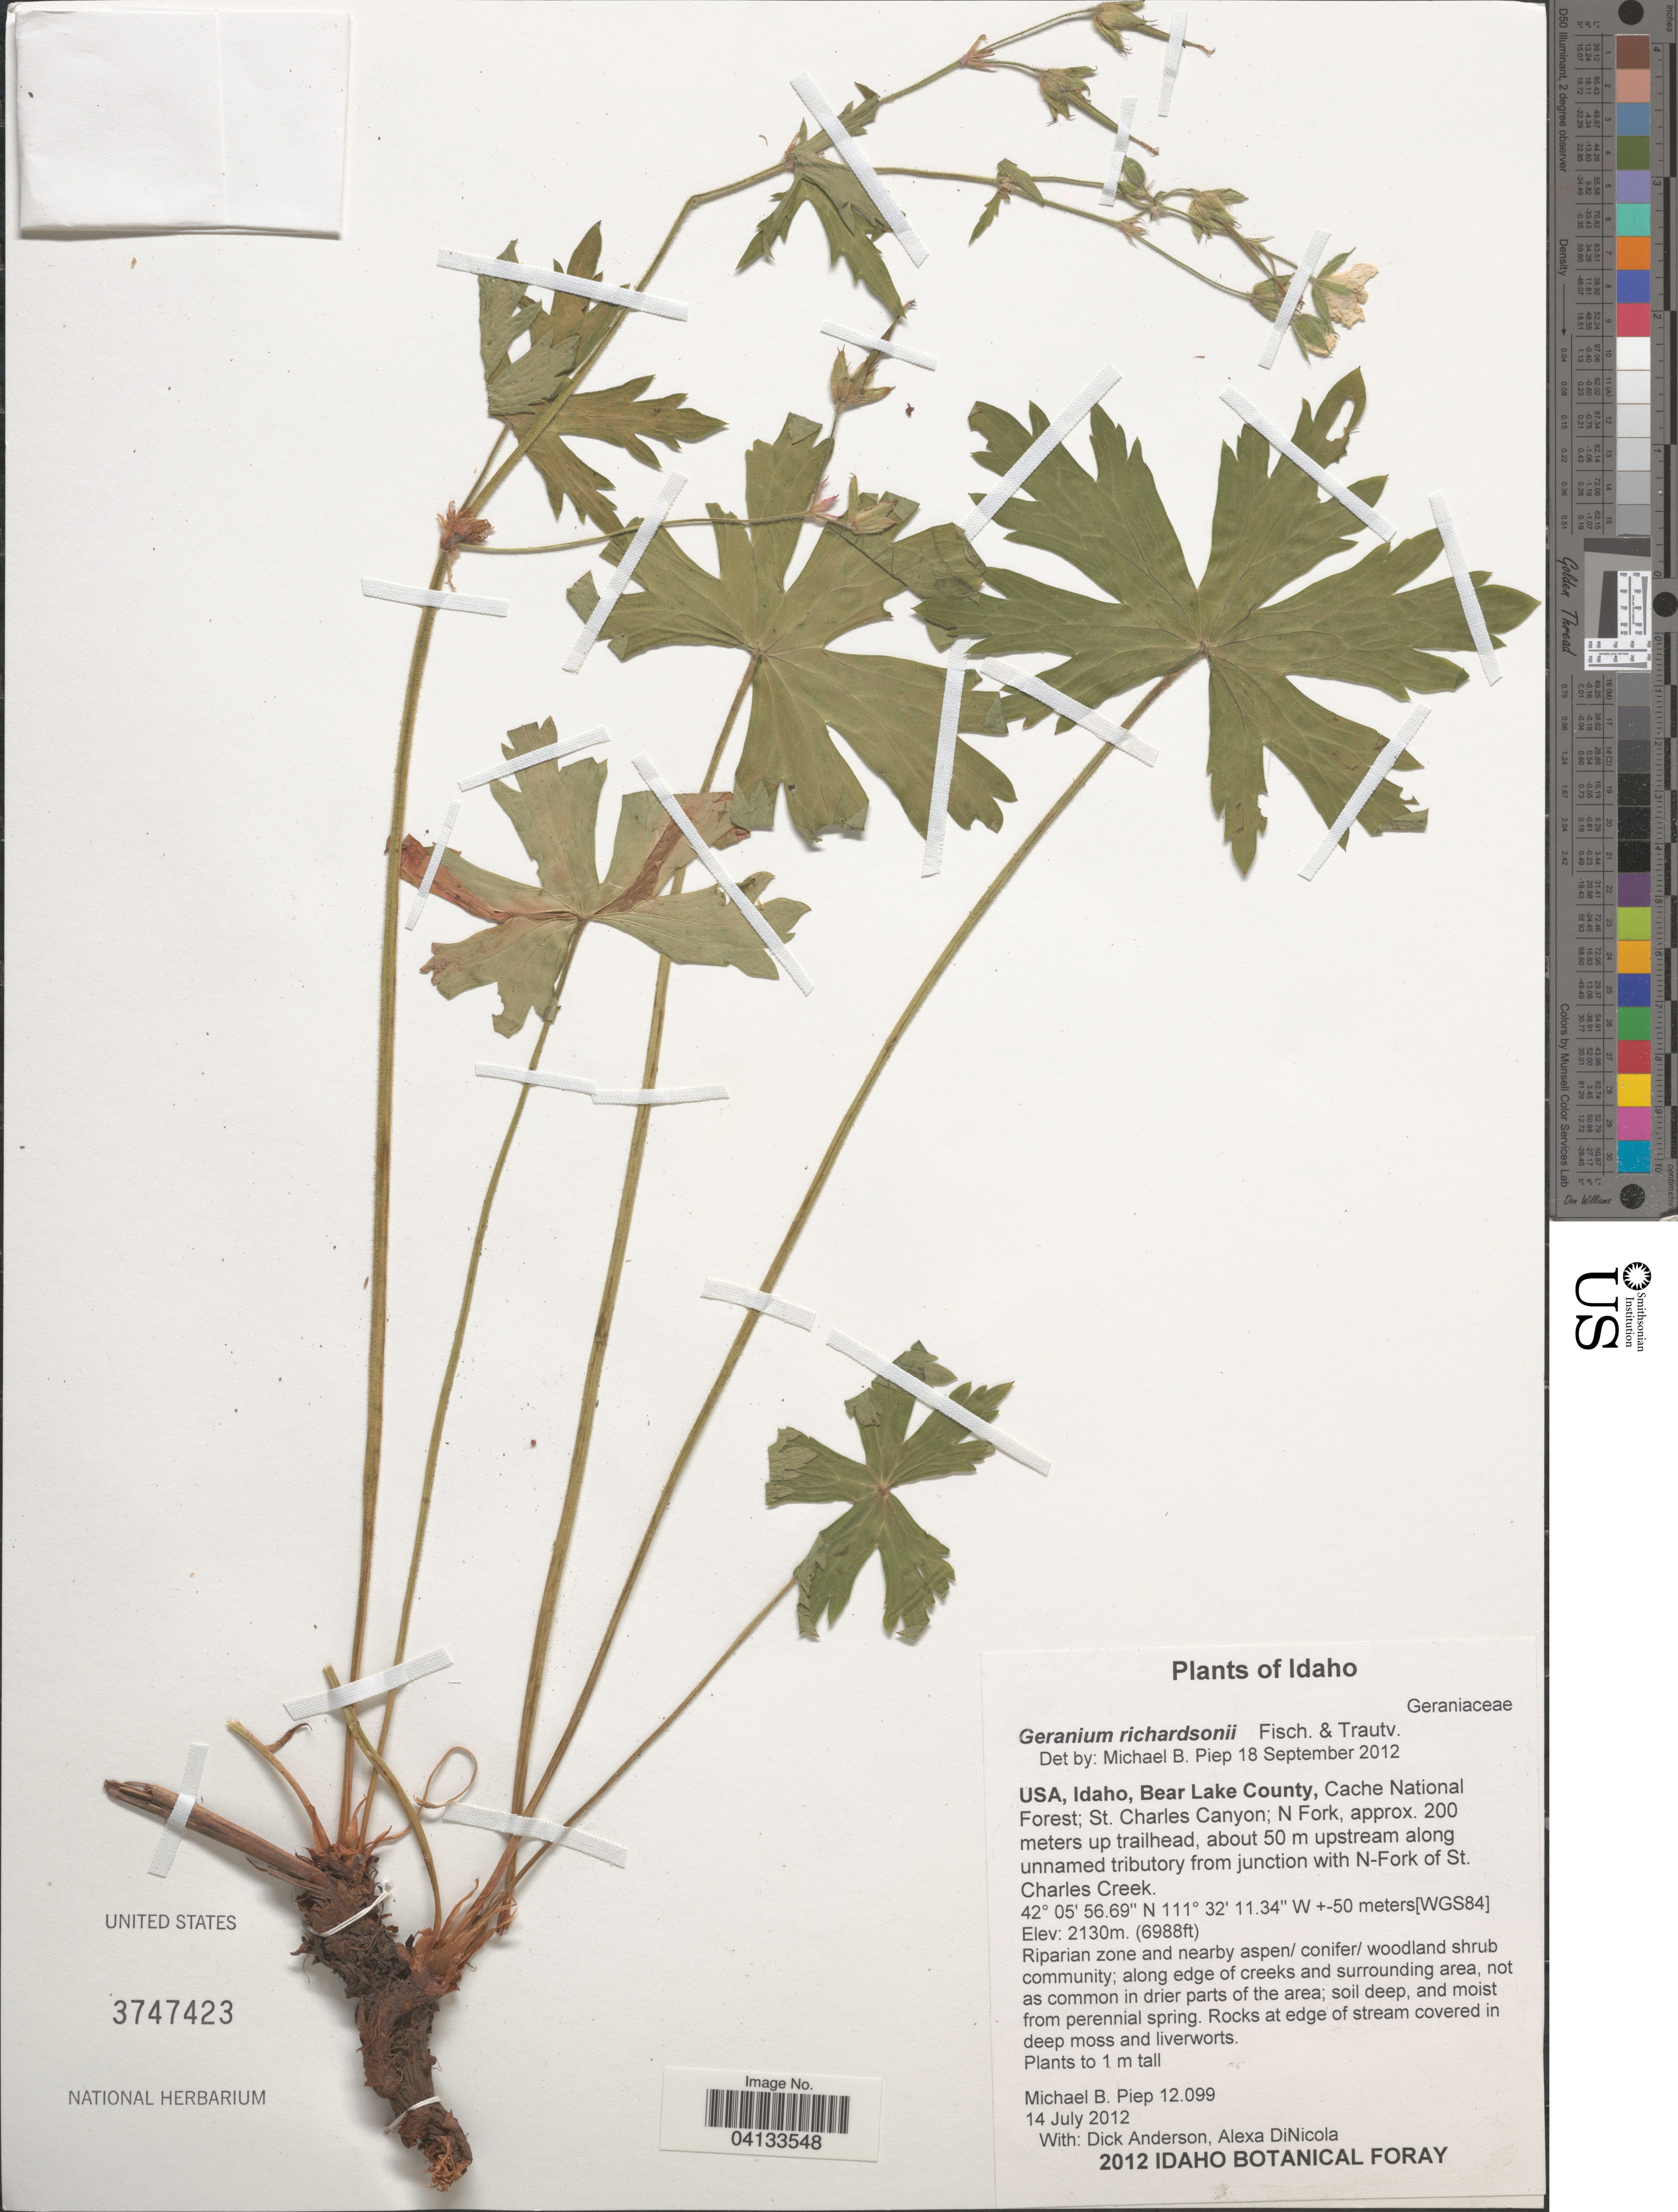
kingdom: Plantae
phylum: Tracheophyta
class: Magnoliopsida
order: Geraniales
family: Geraniaceae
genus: Geranium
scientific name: Geranium richardsonii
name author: Fisch. & Trautv.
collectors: M. Piep, D. Anderson & A. DiNicola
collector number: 12.099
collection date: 2012-07-14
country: United States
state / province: Idaho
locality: Bear Lake County, Cache National Forest; St. Charles Canyon; N Fork, approx. 200 meters up trailhead, about 50 m upstream along unnamed tributary from junction with N-Fork of St. Charles Creek. [WGS84]. Riparian zone and nearby aspen/ conifer/ woodland shrub community.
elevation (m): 2130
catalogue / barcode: US 3747423